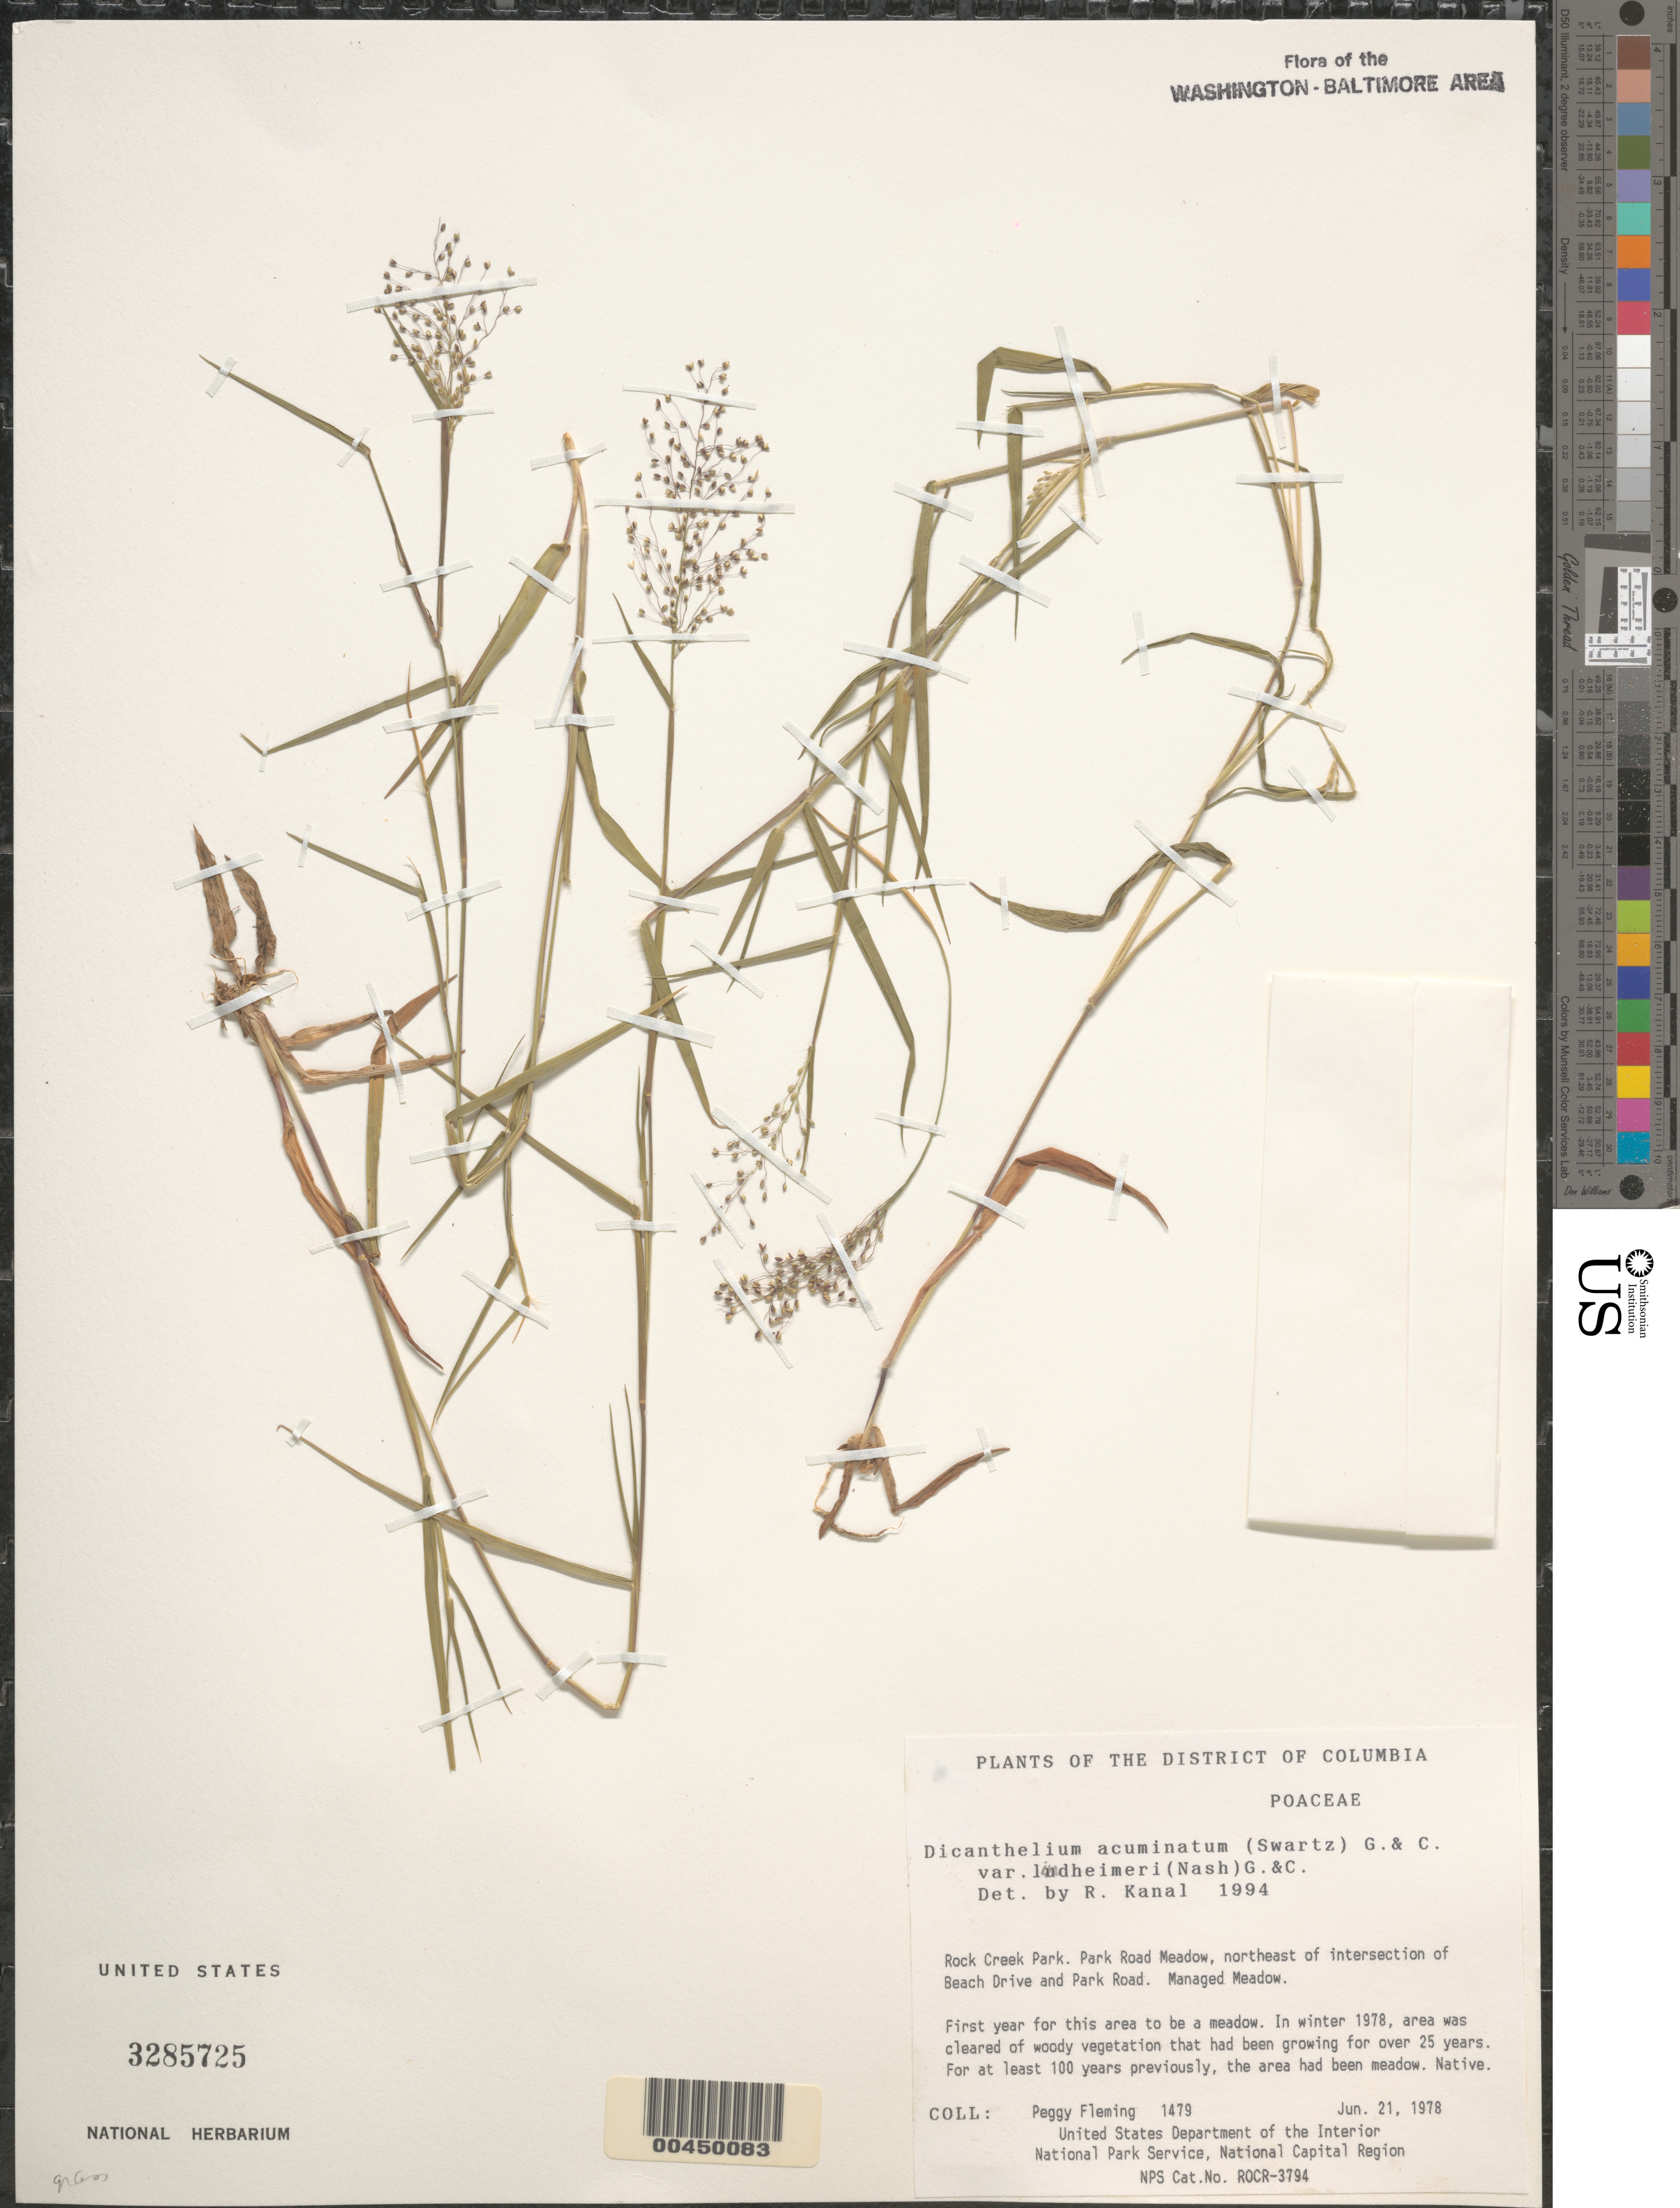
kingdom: Plantae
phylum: Tracheophyta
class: Liliopsida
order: Poales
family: Poaceae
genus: Dichanthelium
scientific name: Dichanthelium acuminatum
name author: (Sw.) Gould & C.A. Clark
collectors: P. Fleming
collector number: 1479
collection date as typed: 21 Jul 1978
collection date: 1978-07-21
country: United States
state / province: District of Columbia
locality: Rock Creek Park, Park Road meadow, NE of intersection of Beach Drive and Park Road Rock Creek Park and Vicinity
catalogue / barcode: US 3285725